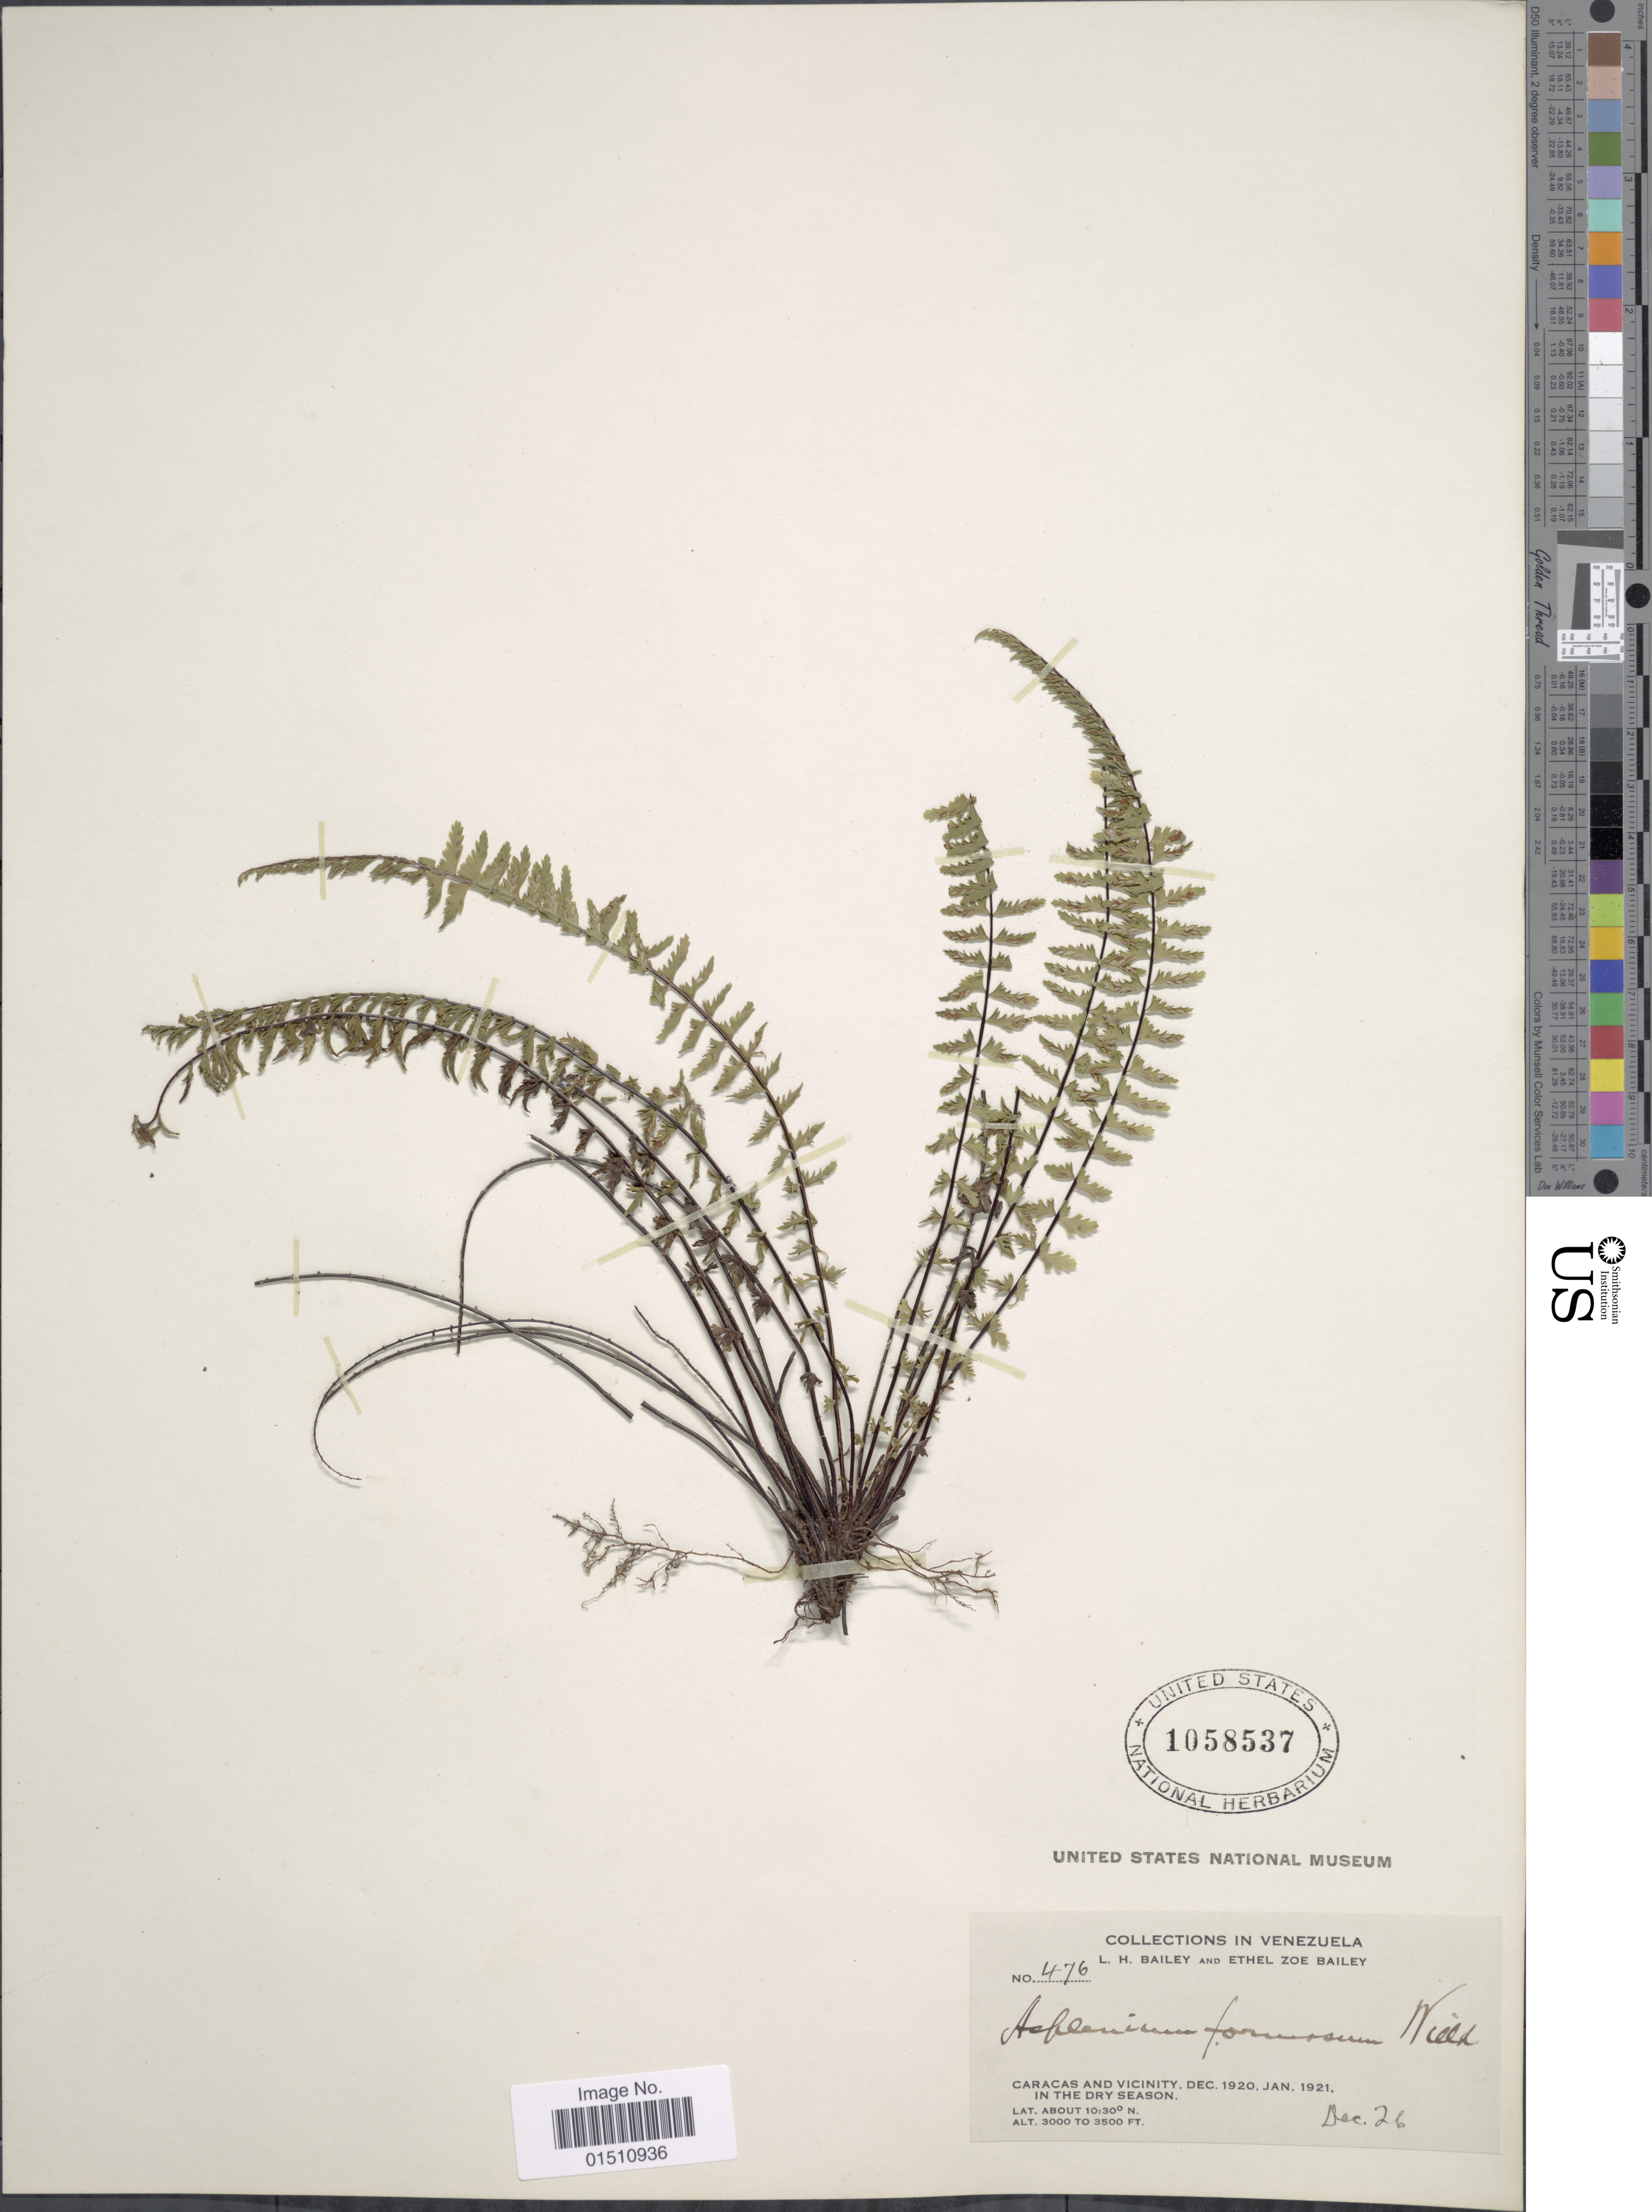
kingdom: Plantae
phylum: Tracheophyta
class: Polypodiopsida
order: Polypodiales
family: Aspleniaceae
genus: Asplenium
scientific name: Asplenium formosum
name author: Willd.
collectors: L. H. Bailey & E. Z. Bailey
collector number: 476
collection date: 1920-12-26/1921-01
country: Venezuela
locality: Venezuela, Caracas and vicinity.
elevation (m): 914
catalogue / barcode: US 1058537